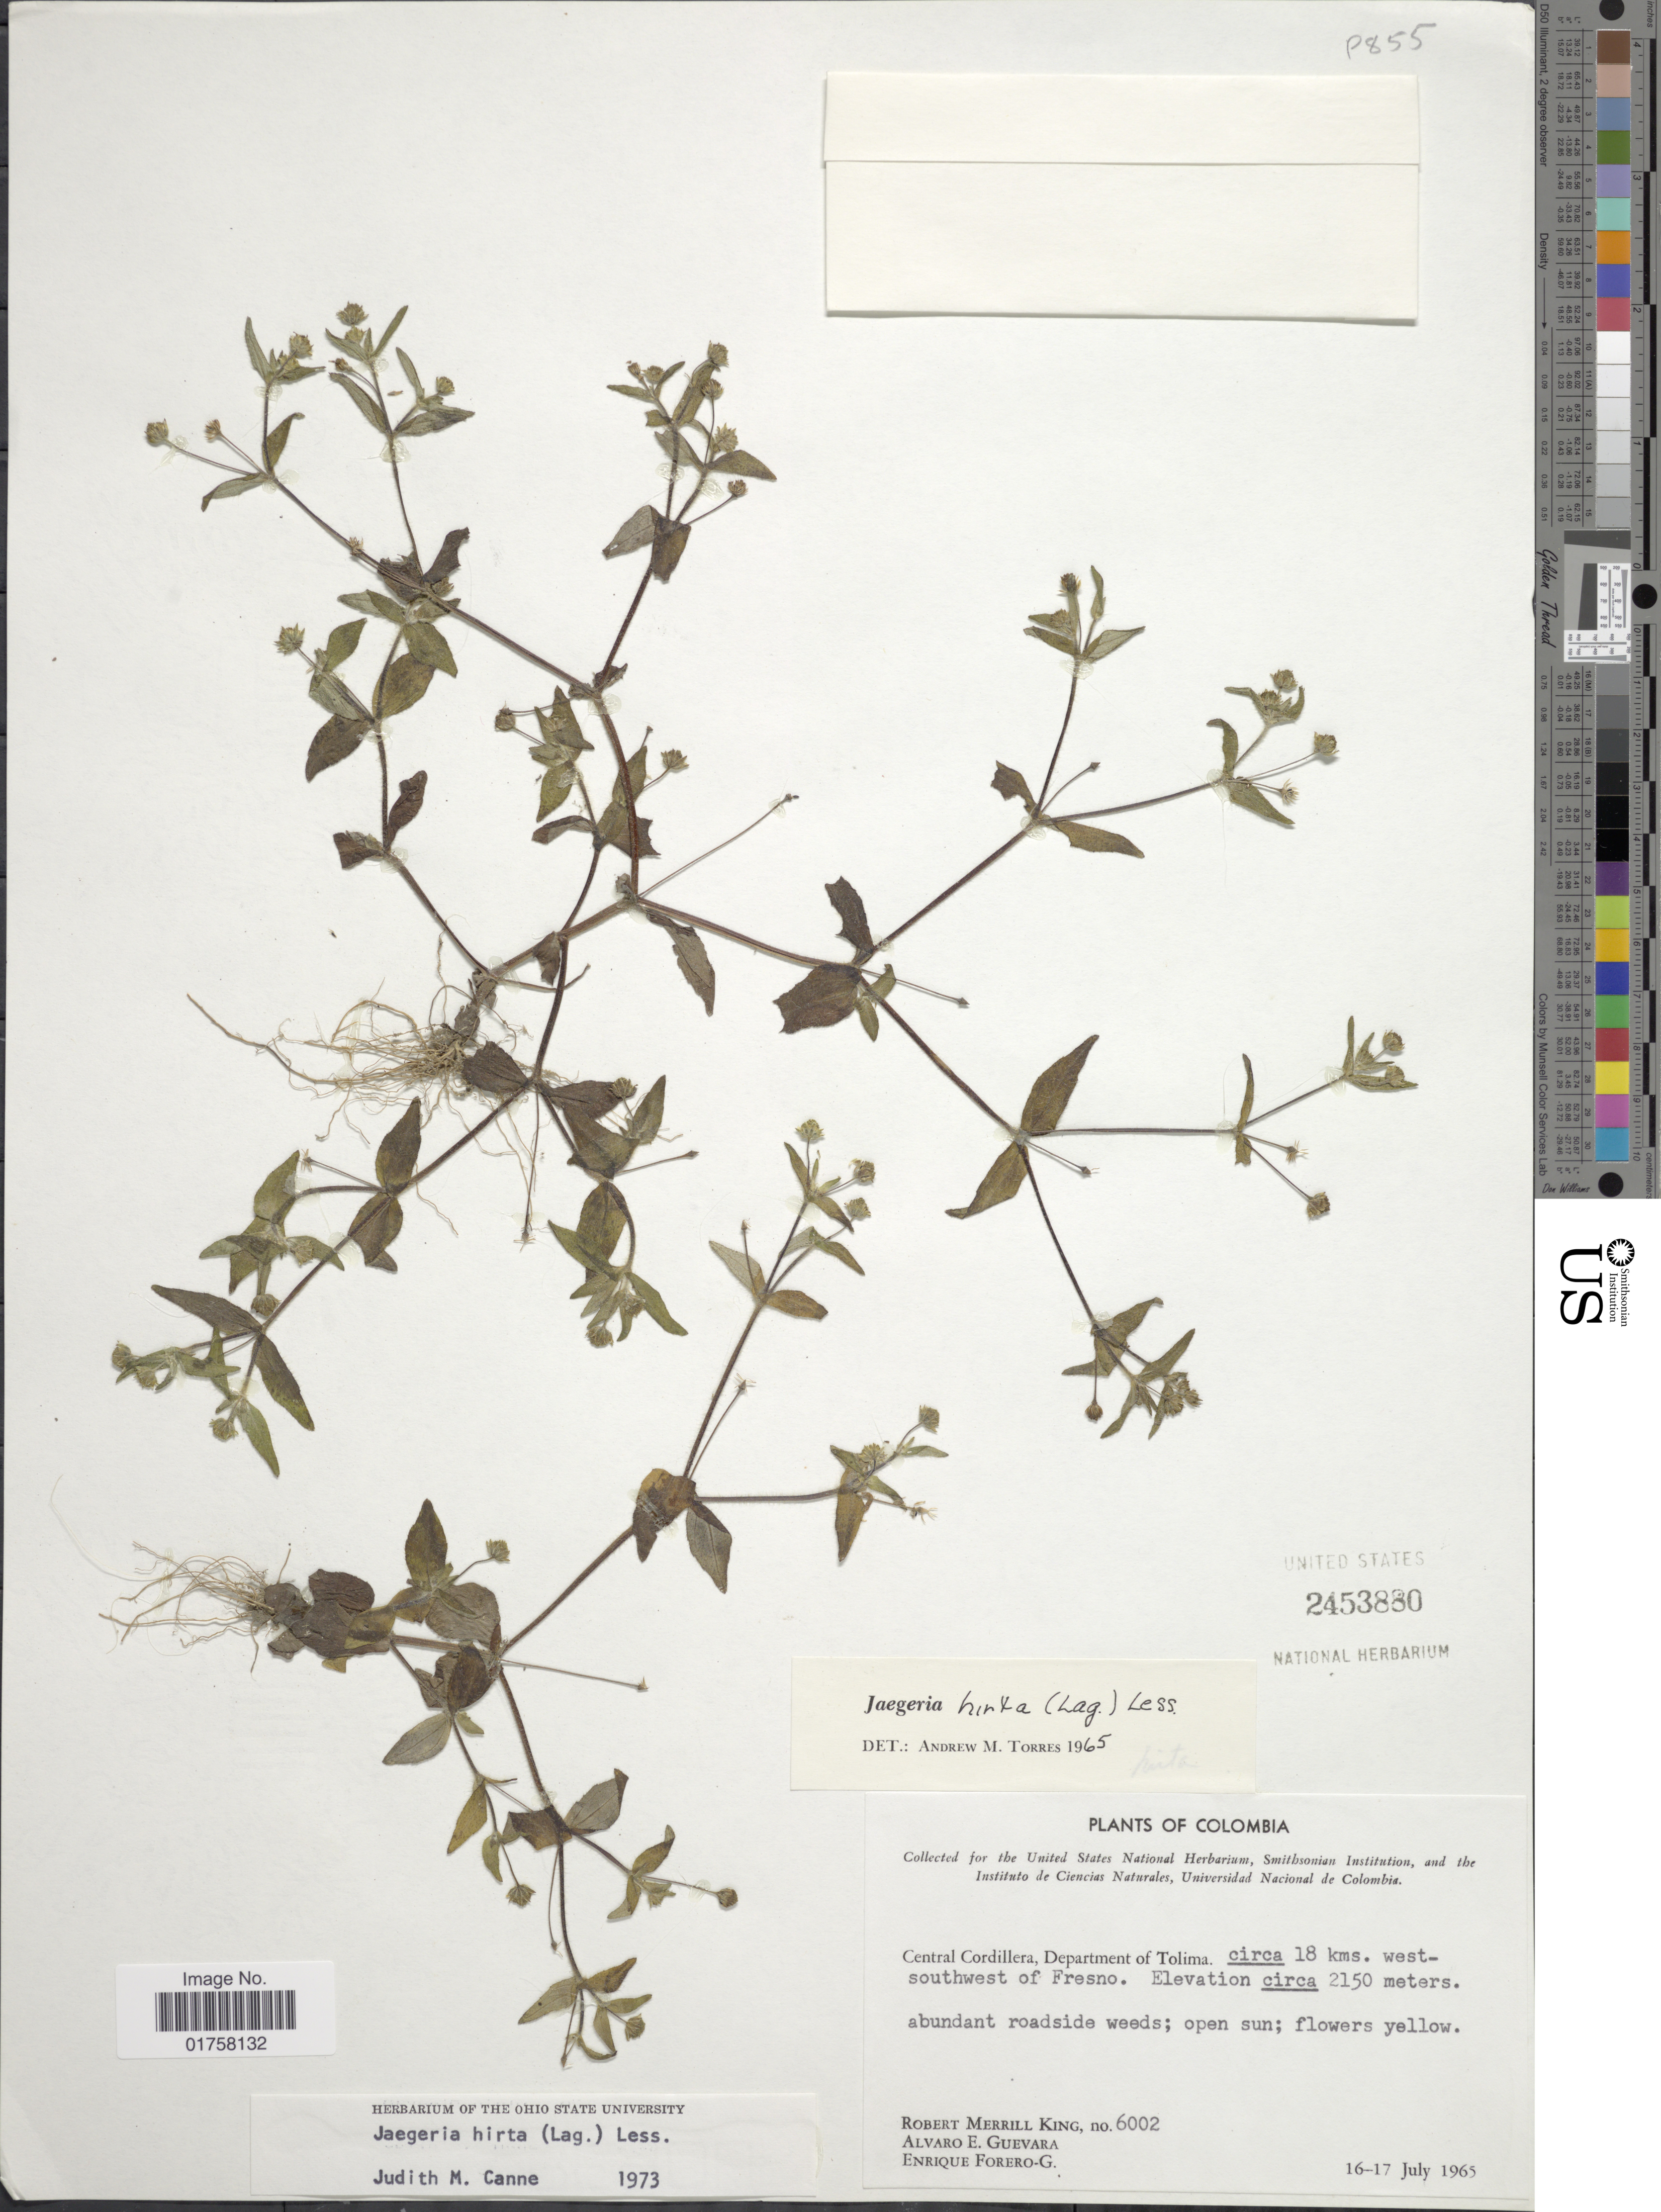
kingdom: Plantae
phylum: Tracheophyta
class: Magnoliopsida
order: Asterales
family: Asteraceae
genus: Jaegeria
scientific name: Jaegeria hirta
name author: (Lag.) Less.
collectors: R. M. King, A. E. Guevara & E. Forero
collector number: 6002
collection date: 1965-07-16/1965-07-17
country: Colombia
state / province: Tolima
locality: Central Cordillera, circa 18 kms. west-soutwest of Fresno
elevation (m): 2150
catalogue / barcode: US 2453880